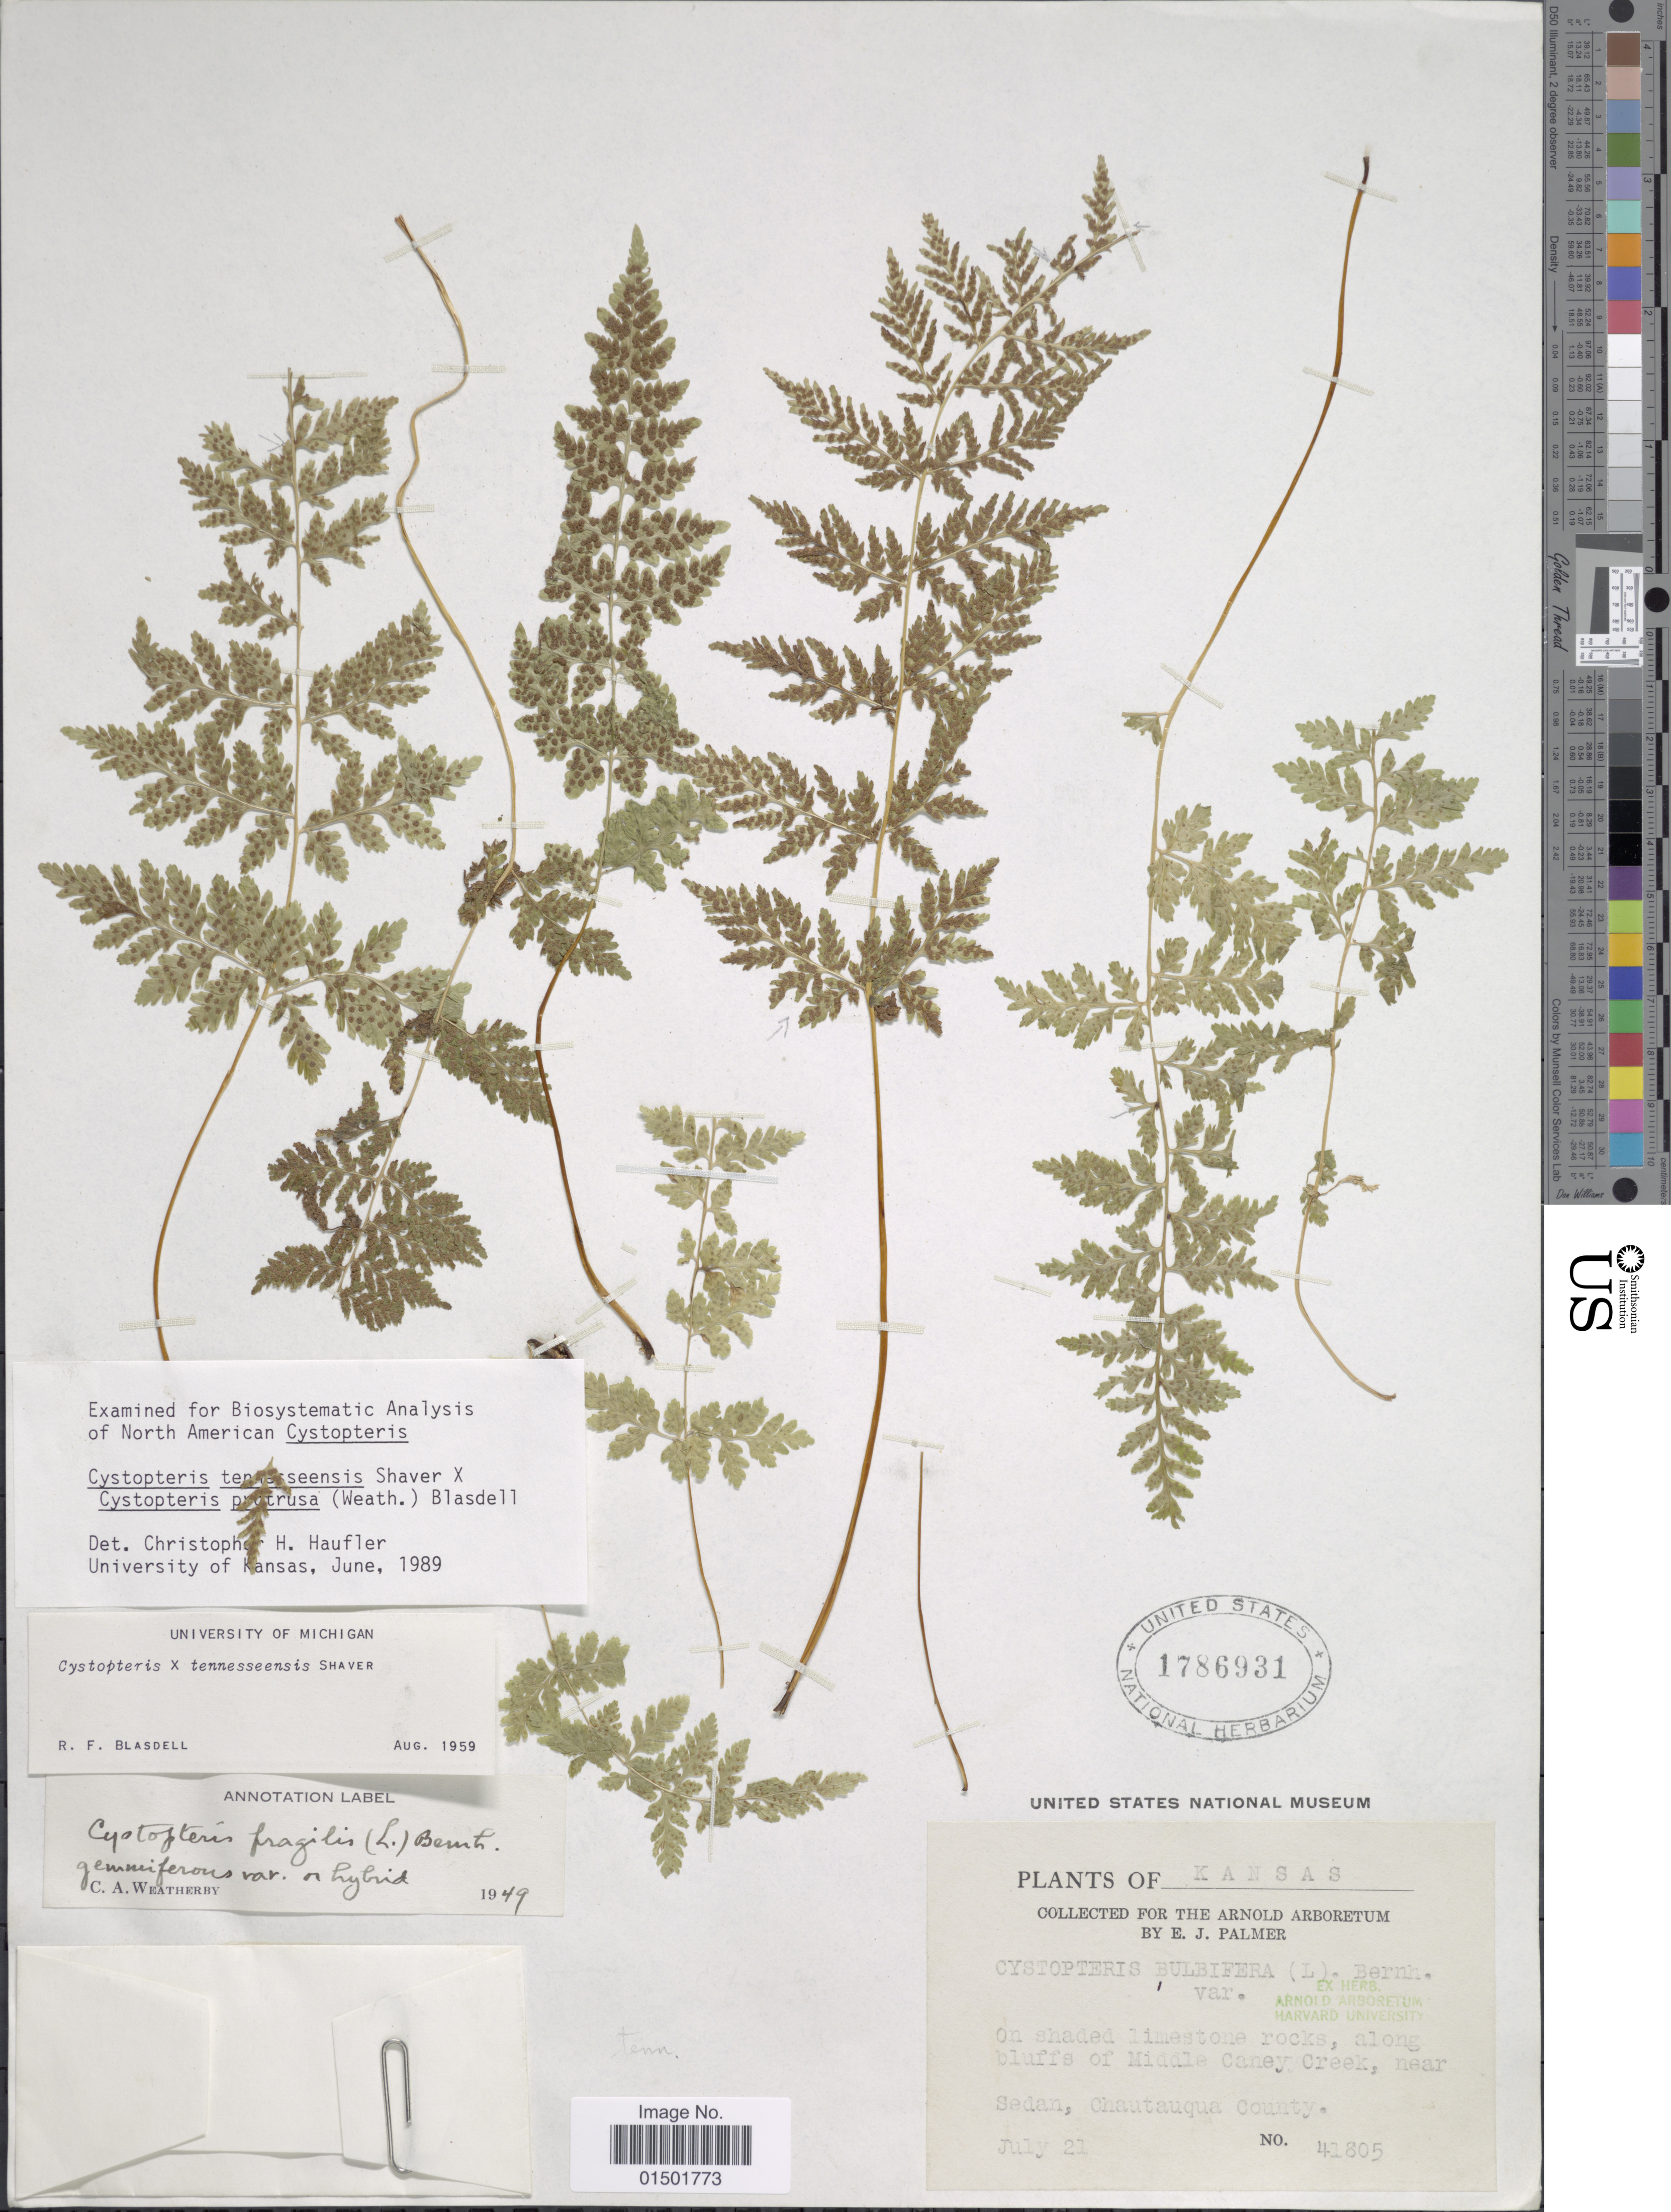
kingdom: Plantae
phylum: Tracheophyta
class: Polypodiopsida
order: Polypodiales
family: Cystopteridaceae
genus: Cystopteris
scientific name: Cystopteris protrusa x C. tennesseensis Shaver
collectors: E. J. Palmer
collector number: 41805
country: United States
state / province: Kansas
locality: On shaded limestone rocks, along bluffs of Middle Caney Creek, near Sedan, Chautauqua County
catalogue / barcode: US 1786931